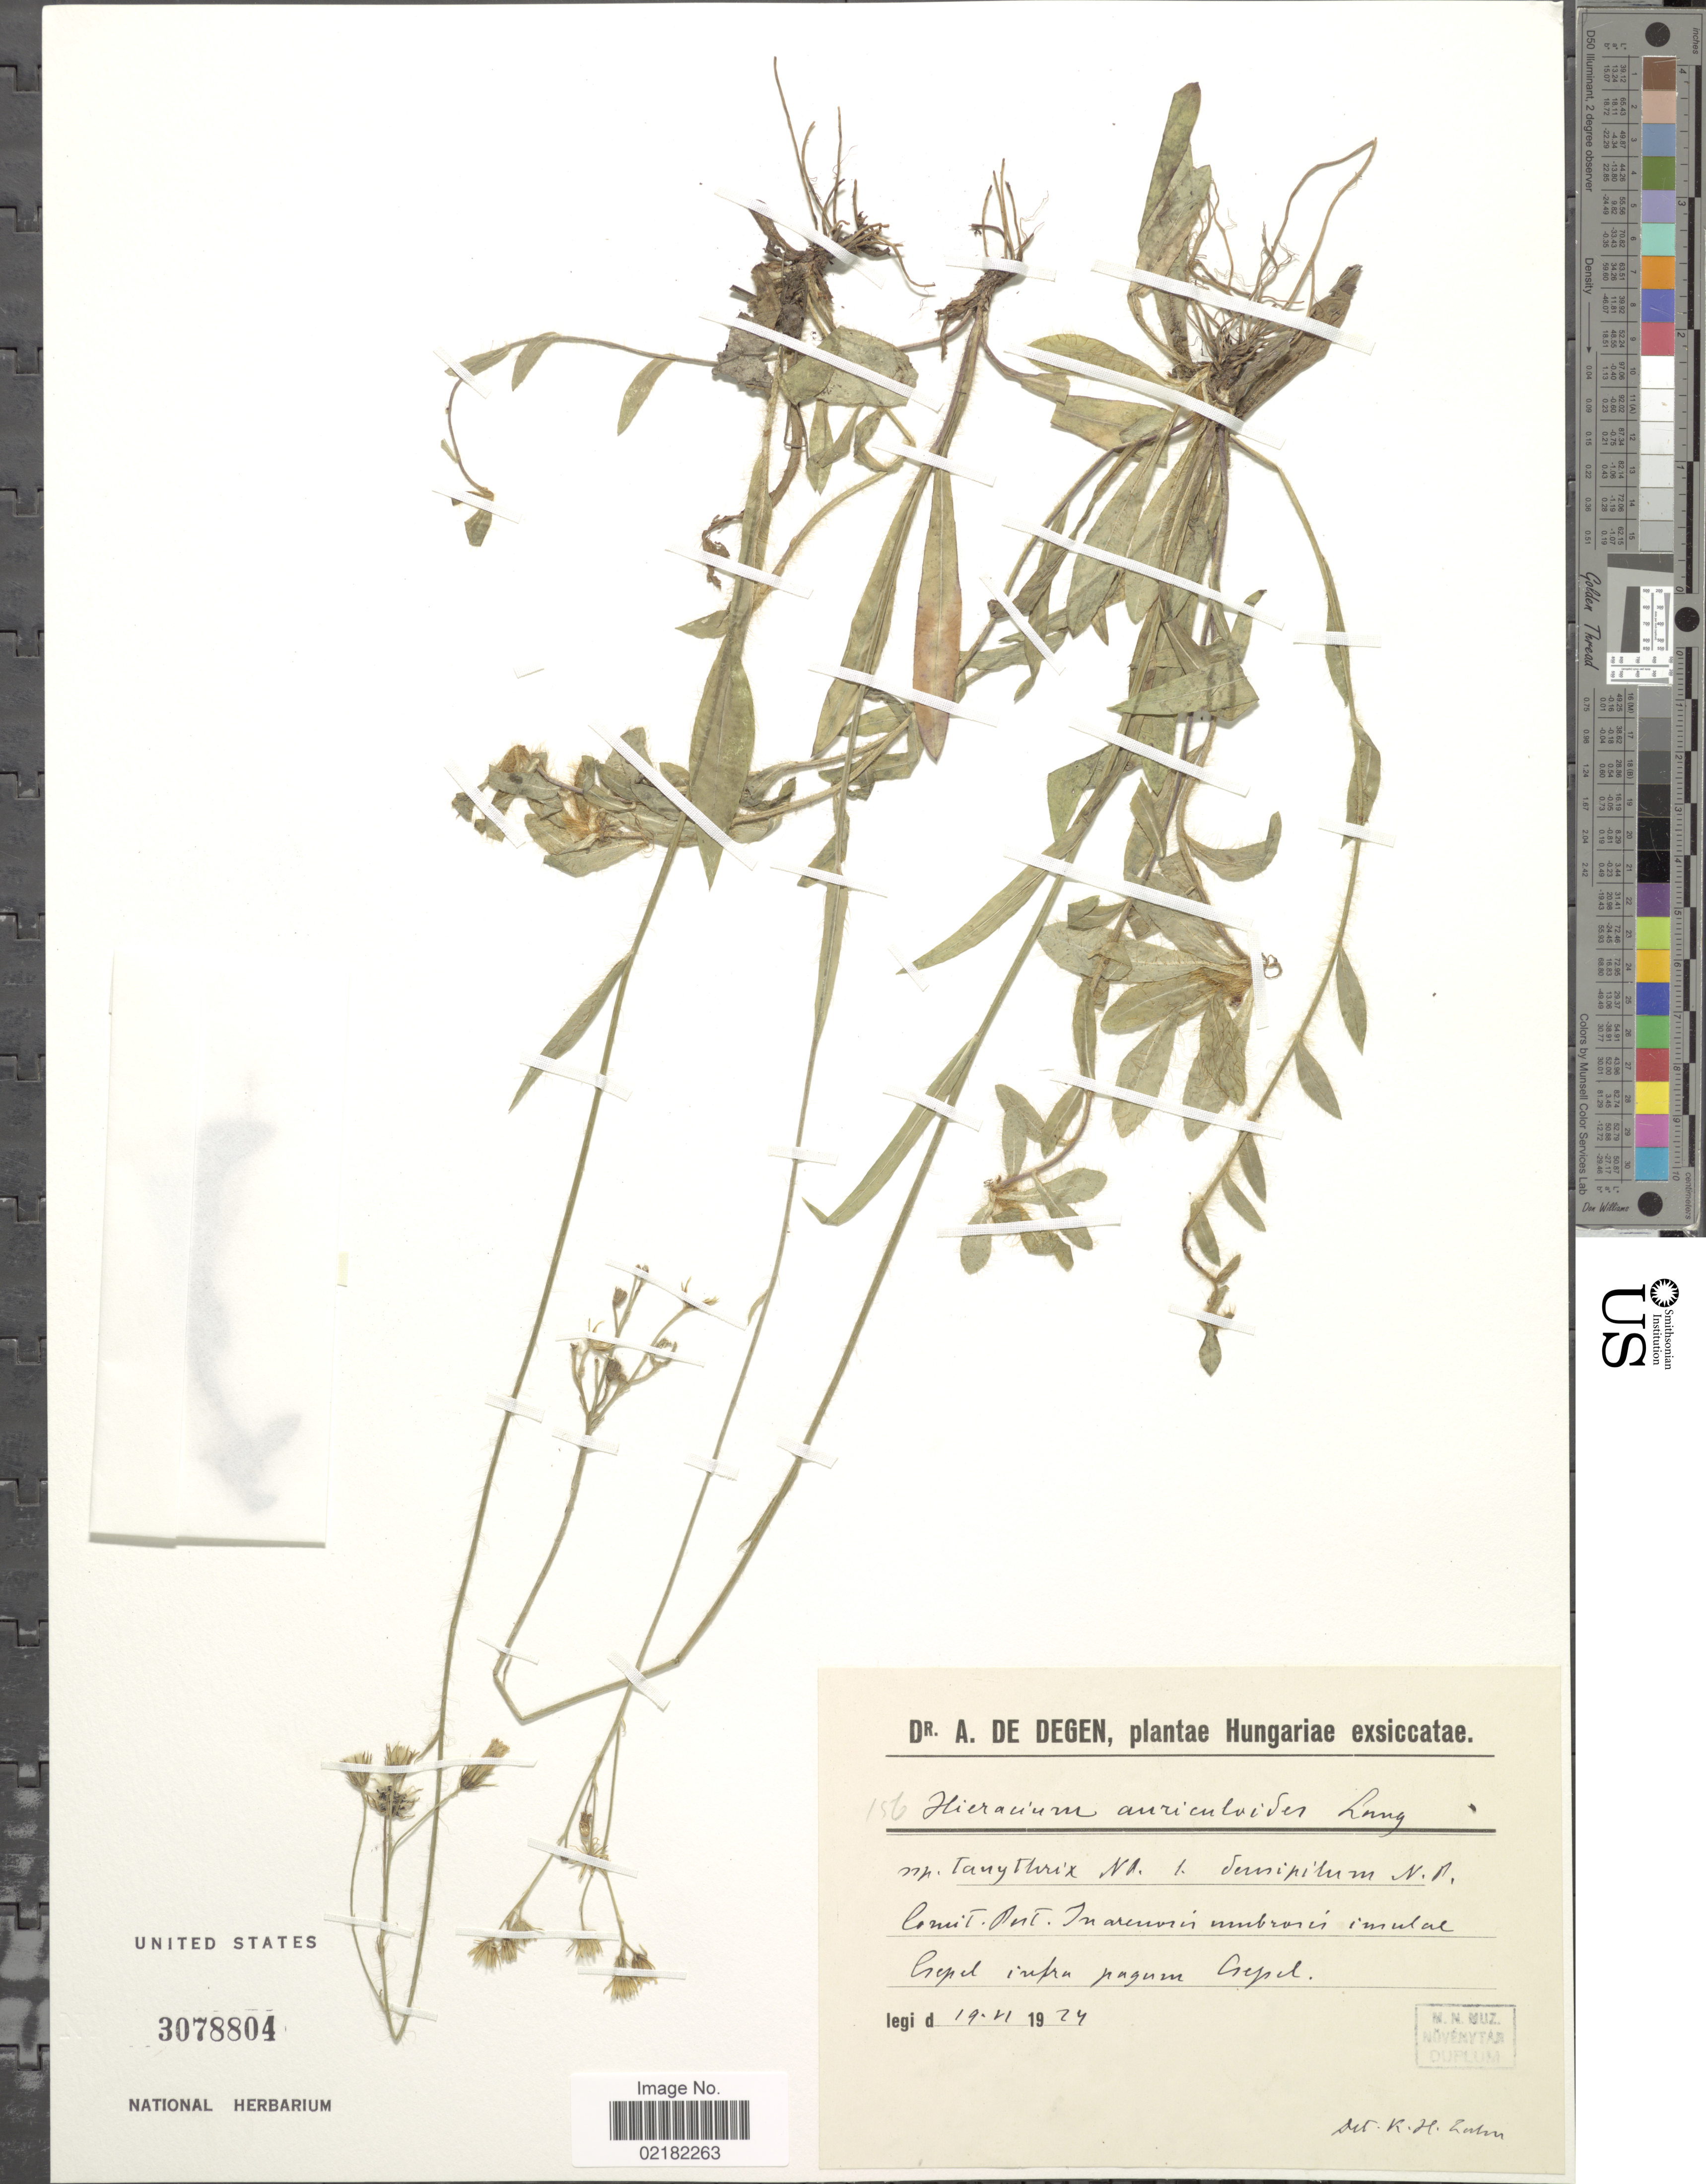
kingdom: Plantae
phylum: Tracheophyta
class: Magnoliopsida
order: Asterales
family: Asteraceae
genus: Pilosella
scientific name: Pilosella auriculoides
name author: (Láng) Arvet-Touvet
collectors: A. von Degen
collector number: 156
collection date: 1924-06-19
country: Hungary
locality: Hungariae, Comit Pest, in arenosis umbrosis umulal Gepel supra pagum Gepel. [interpreted]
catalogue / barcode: US 3078804